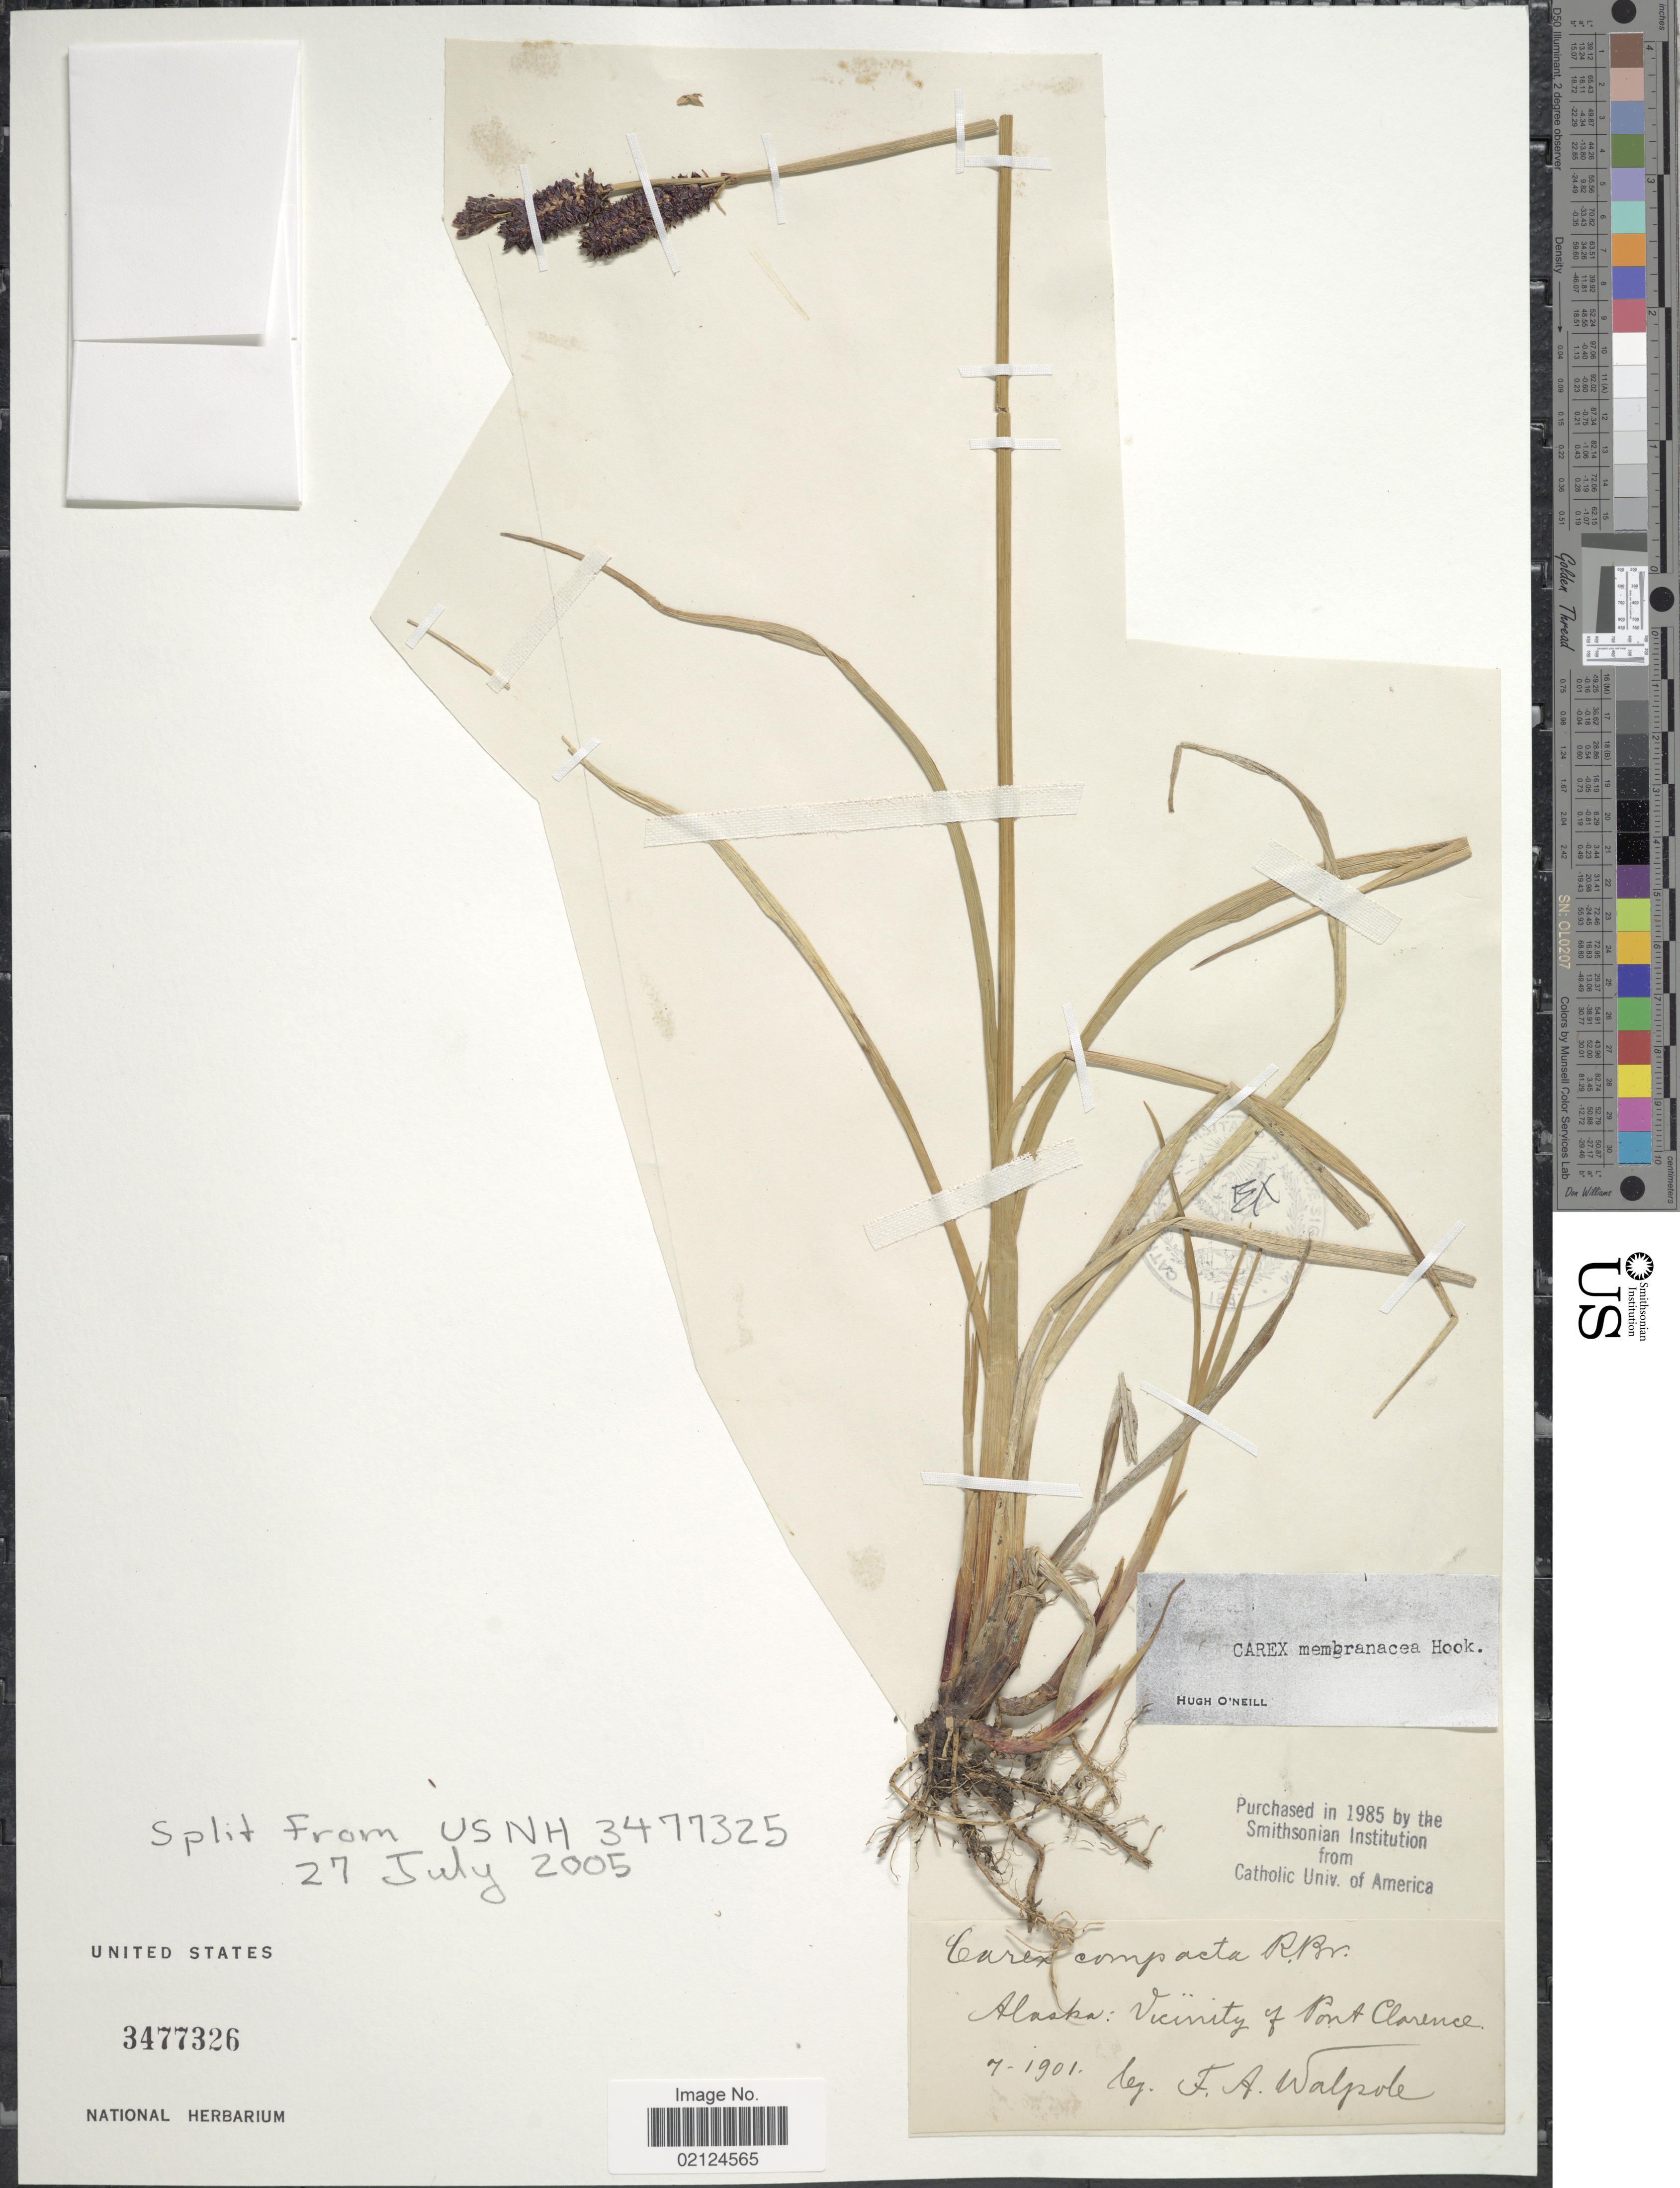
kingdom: Plantae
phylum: Tracheophyta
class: Liliopsida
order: Poales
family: Cyperaceae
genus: Carex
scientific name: Carex membranacea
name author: Hook.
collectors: F. Walpole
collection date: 1901-07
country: United States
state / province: Alaska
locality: Vicinity of Port Clarence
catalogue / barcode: US 3477326